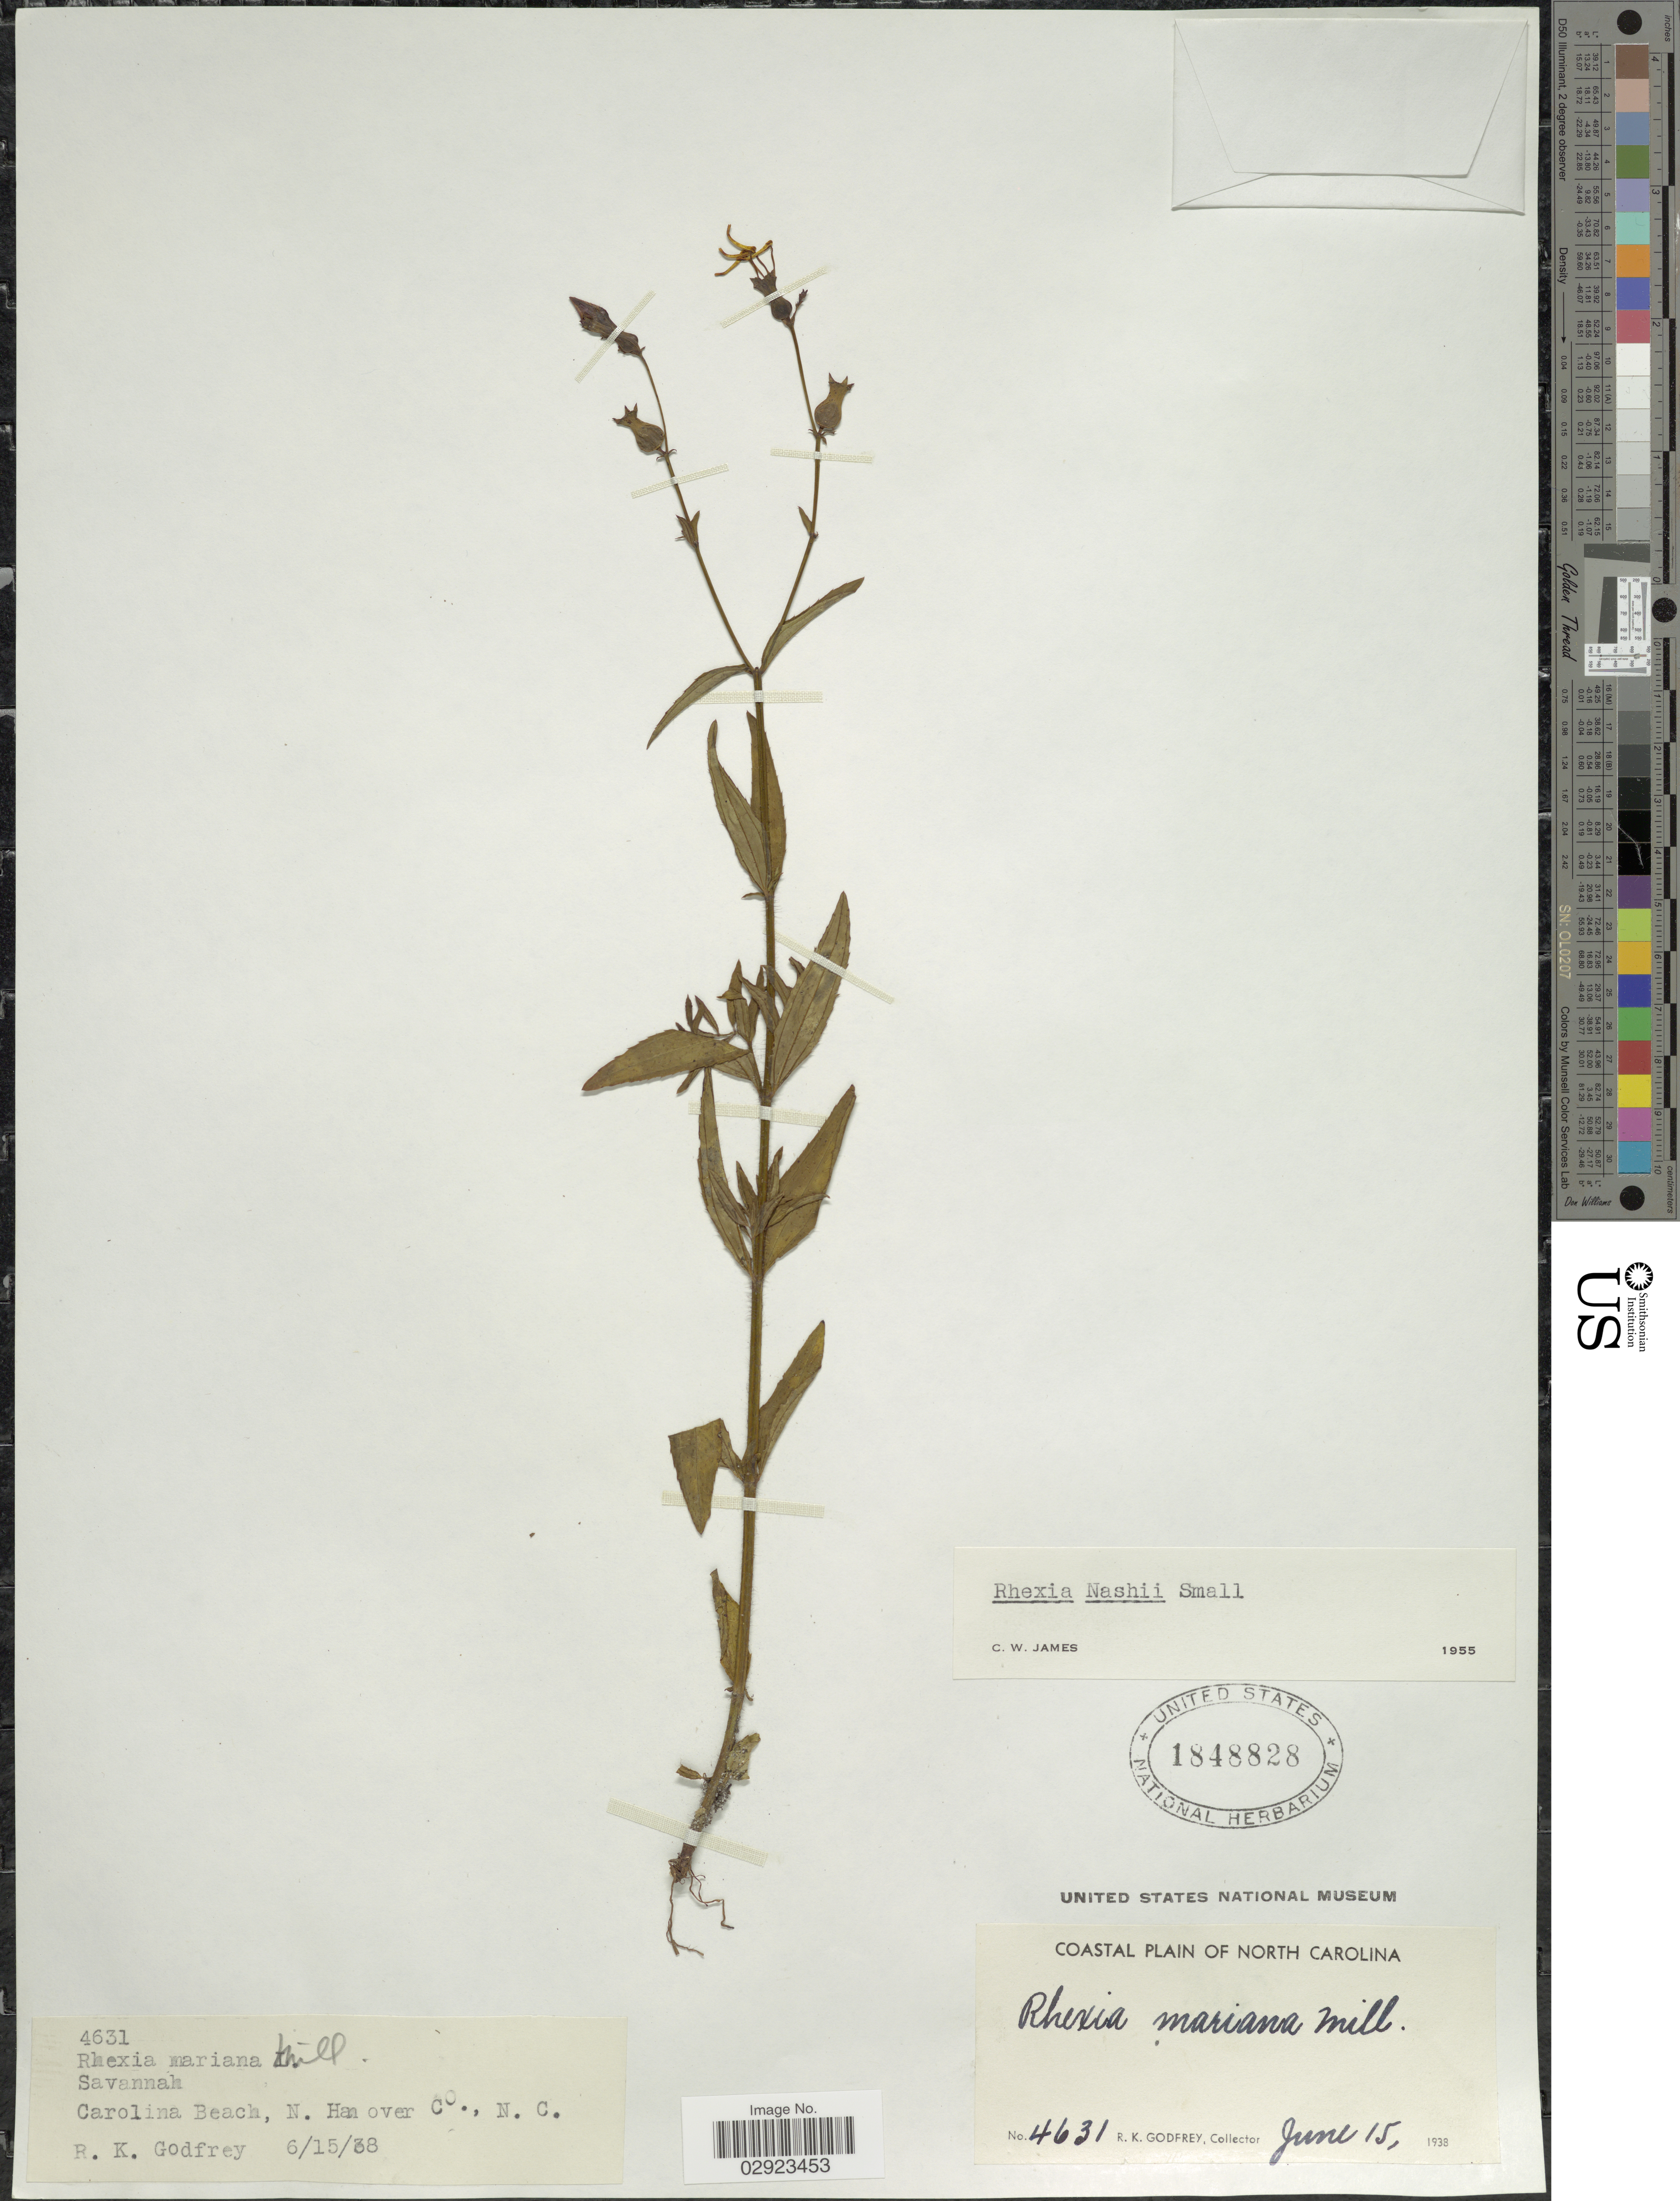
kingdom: Plantae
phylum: Tracheophyta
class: Magnoliopsida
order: Myrtales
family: Melastomataceae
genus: Rhexia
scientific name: Rhexia nashii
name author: Small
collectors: R. K. Godfrey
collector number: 4631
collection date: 1938-06-15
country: United States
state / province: North Carolina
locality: Coastal Plain of North Carolina, Carolina Beach, N. Hanover Co.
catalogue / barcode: US 1848828